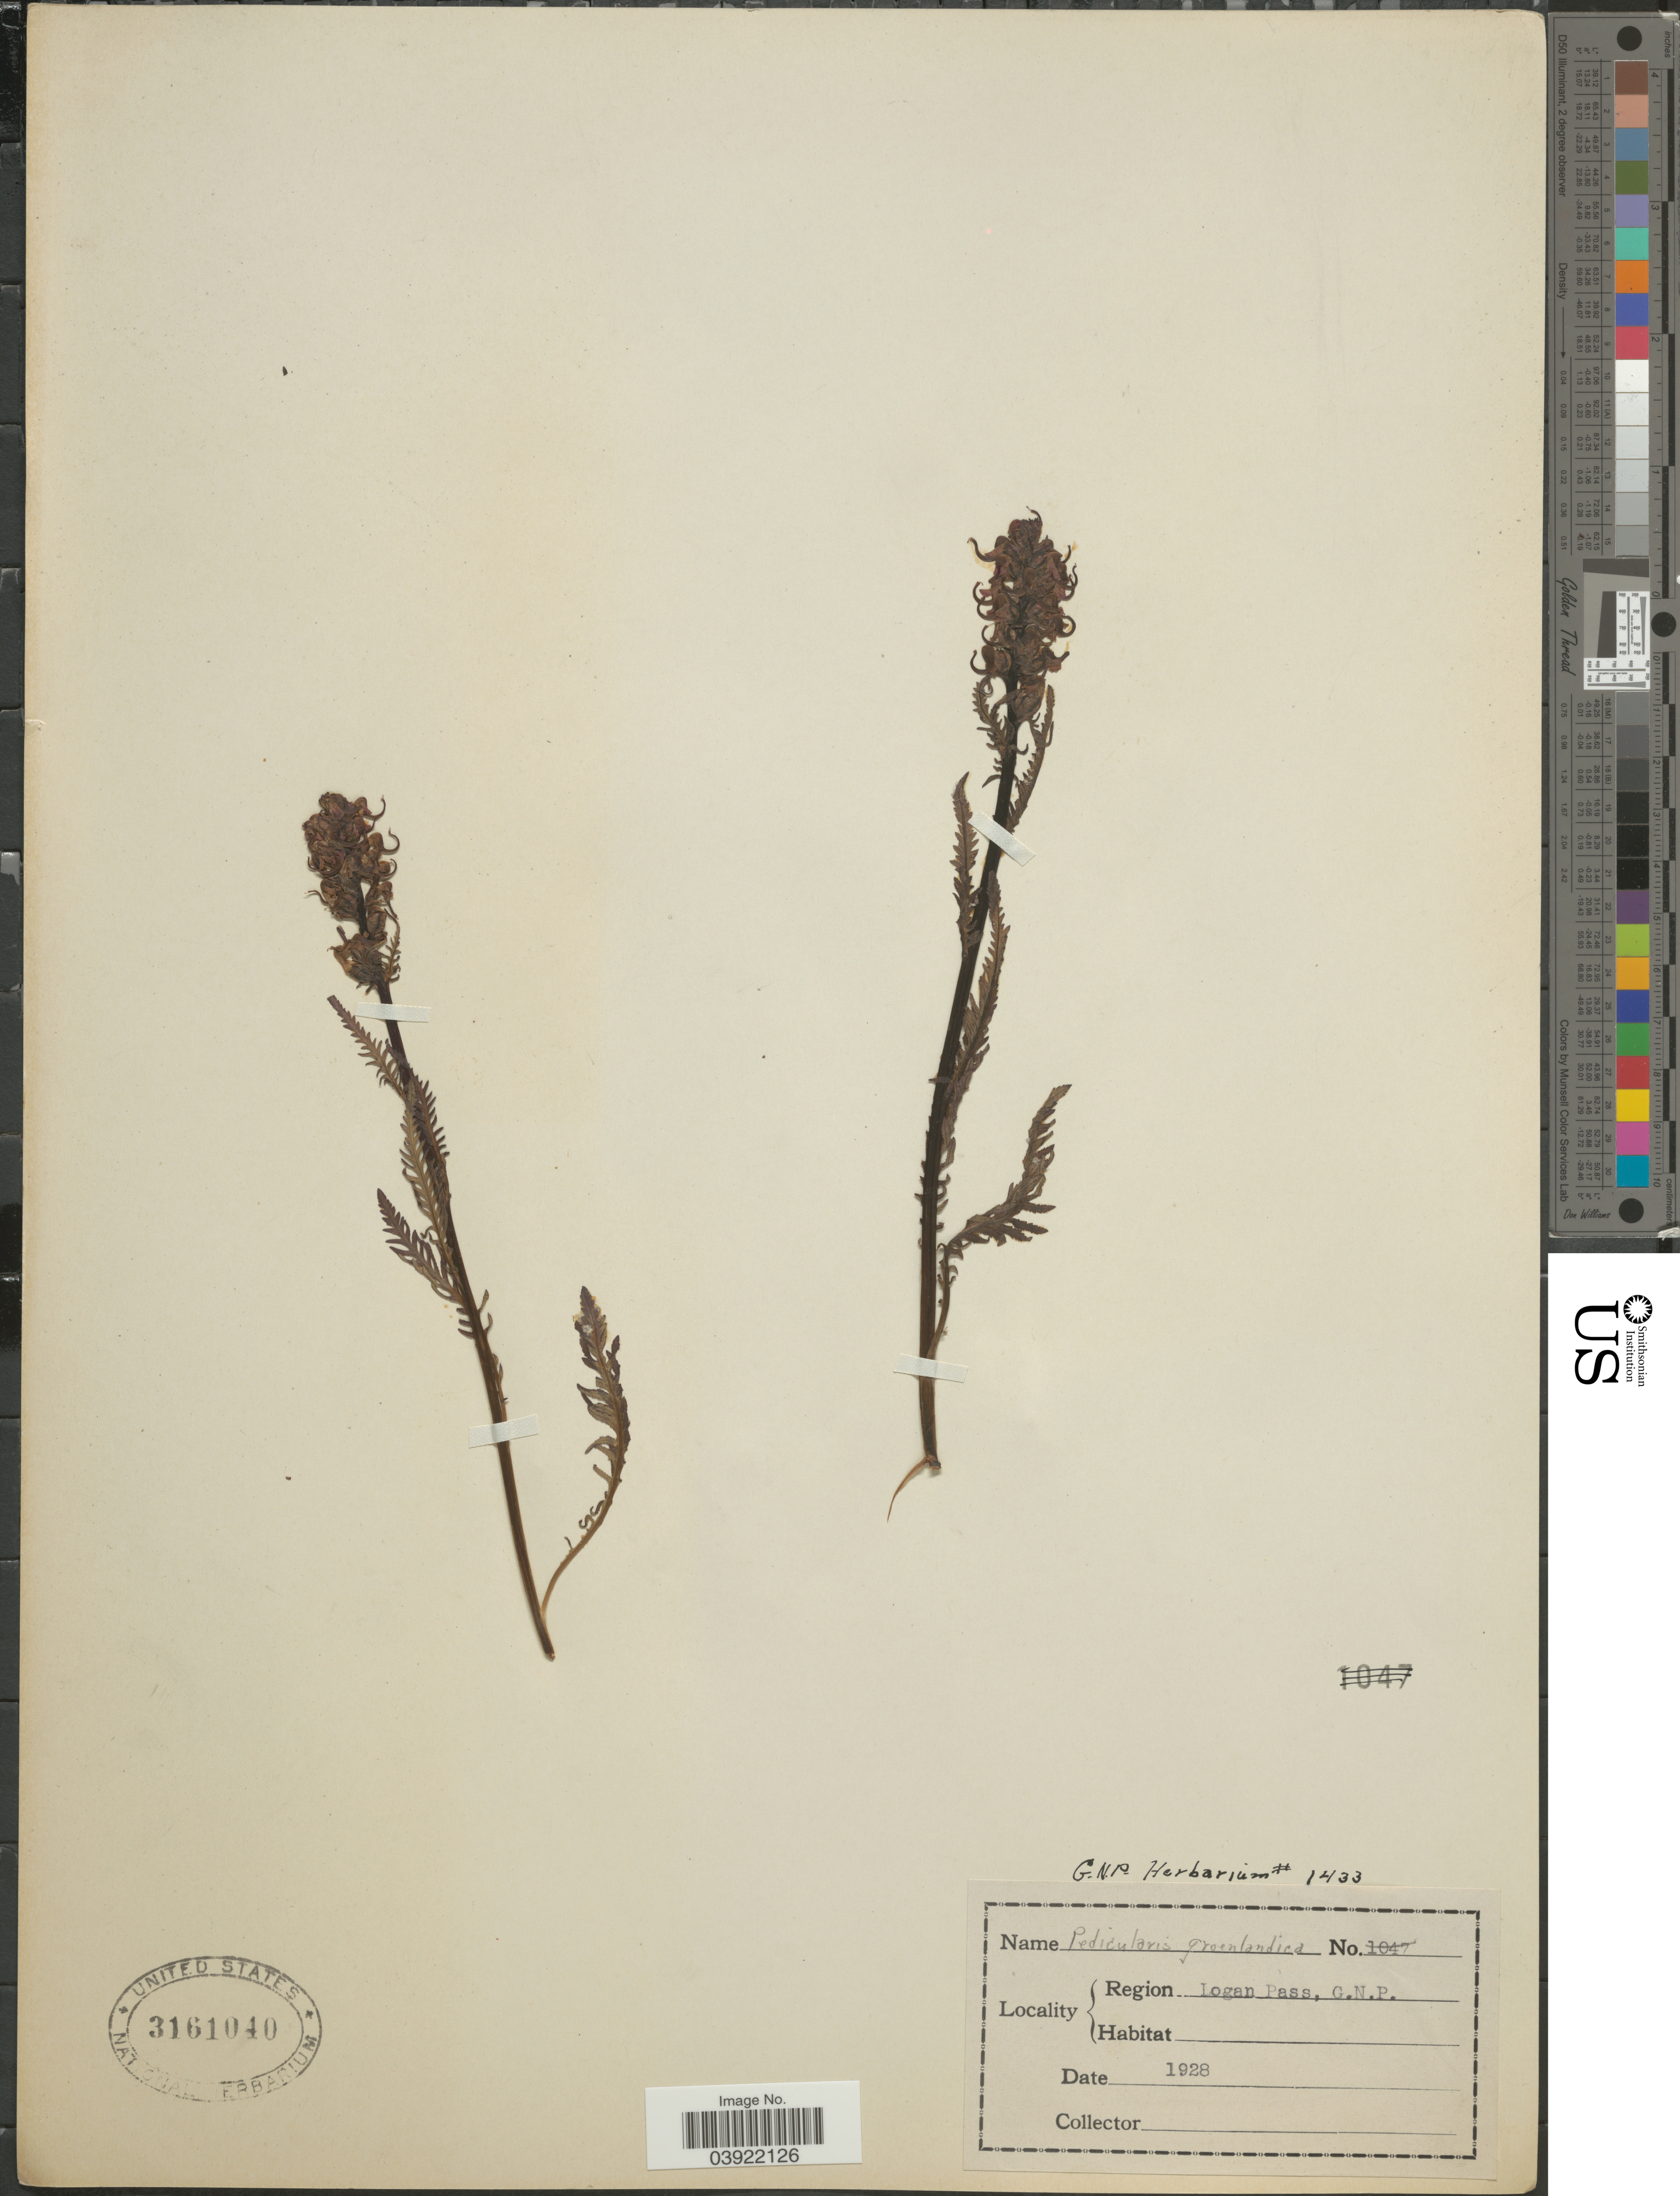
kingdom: Plantae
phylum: Tracheophyta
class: Magnoliopsida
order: Lamiales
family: Orobanchaceae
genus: Pedicularis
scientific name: Pedicularis groenlandica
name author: Retz.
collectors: ex herb. G. N. P.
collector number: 1433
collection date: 1928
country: United States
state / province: Montana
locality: Region Logan Pass, G.N.P.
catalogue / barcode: US 3161040